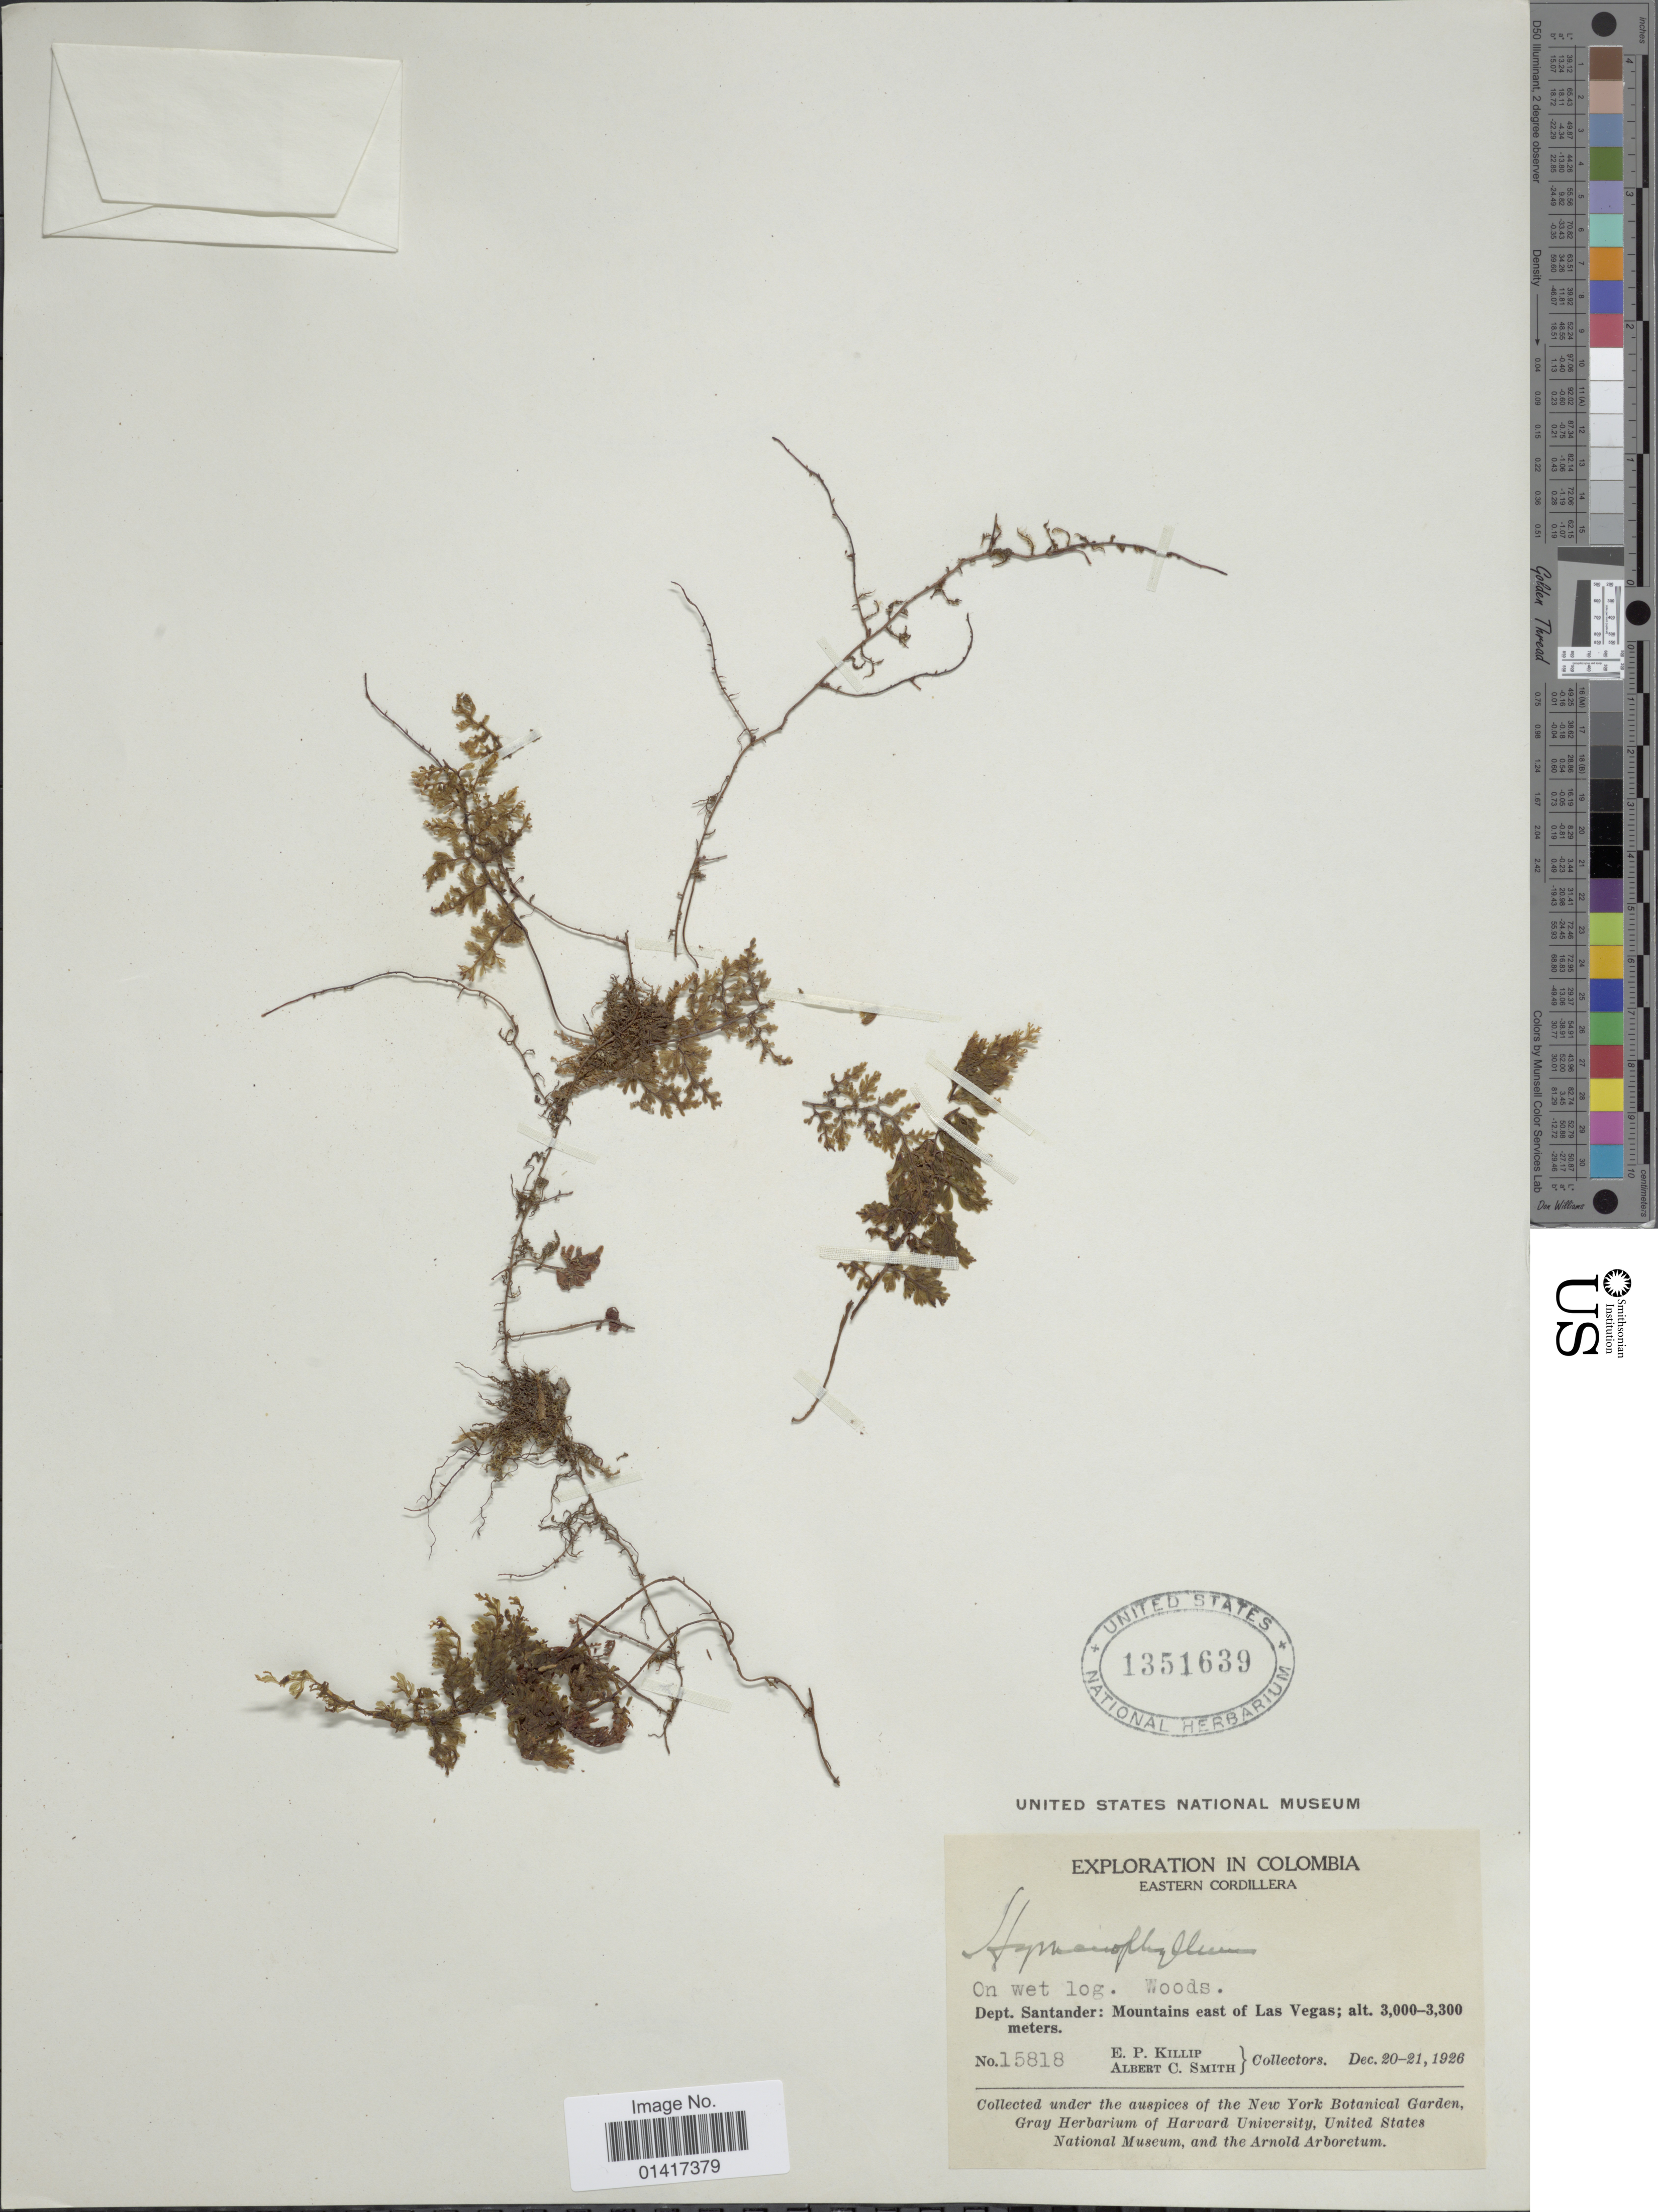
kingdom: Plantae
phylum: Tracheophyta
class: Polypodiopsida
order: Hymenophyllales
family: Hymenophyllaceae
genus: Hymenophyllum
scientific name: Hymenophyllum sp.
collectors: E. P. Killip & A. C. Smith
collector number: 15818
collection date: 1926-12-20/1926-12-21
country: Colombia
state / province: Santander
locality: Eastern Cordillera. Dept. Santander: Mountains east of Las Vegas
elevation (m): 3000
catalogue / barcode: US 1351639